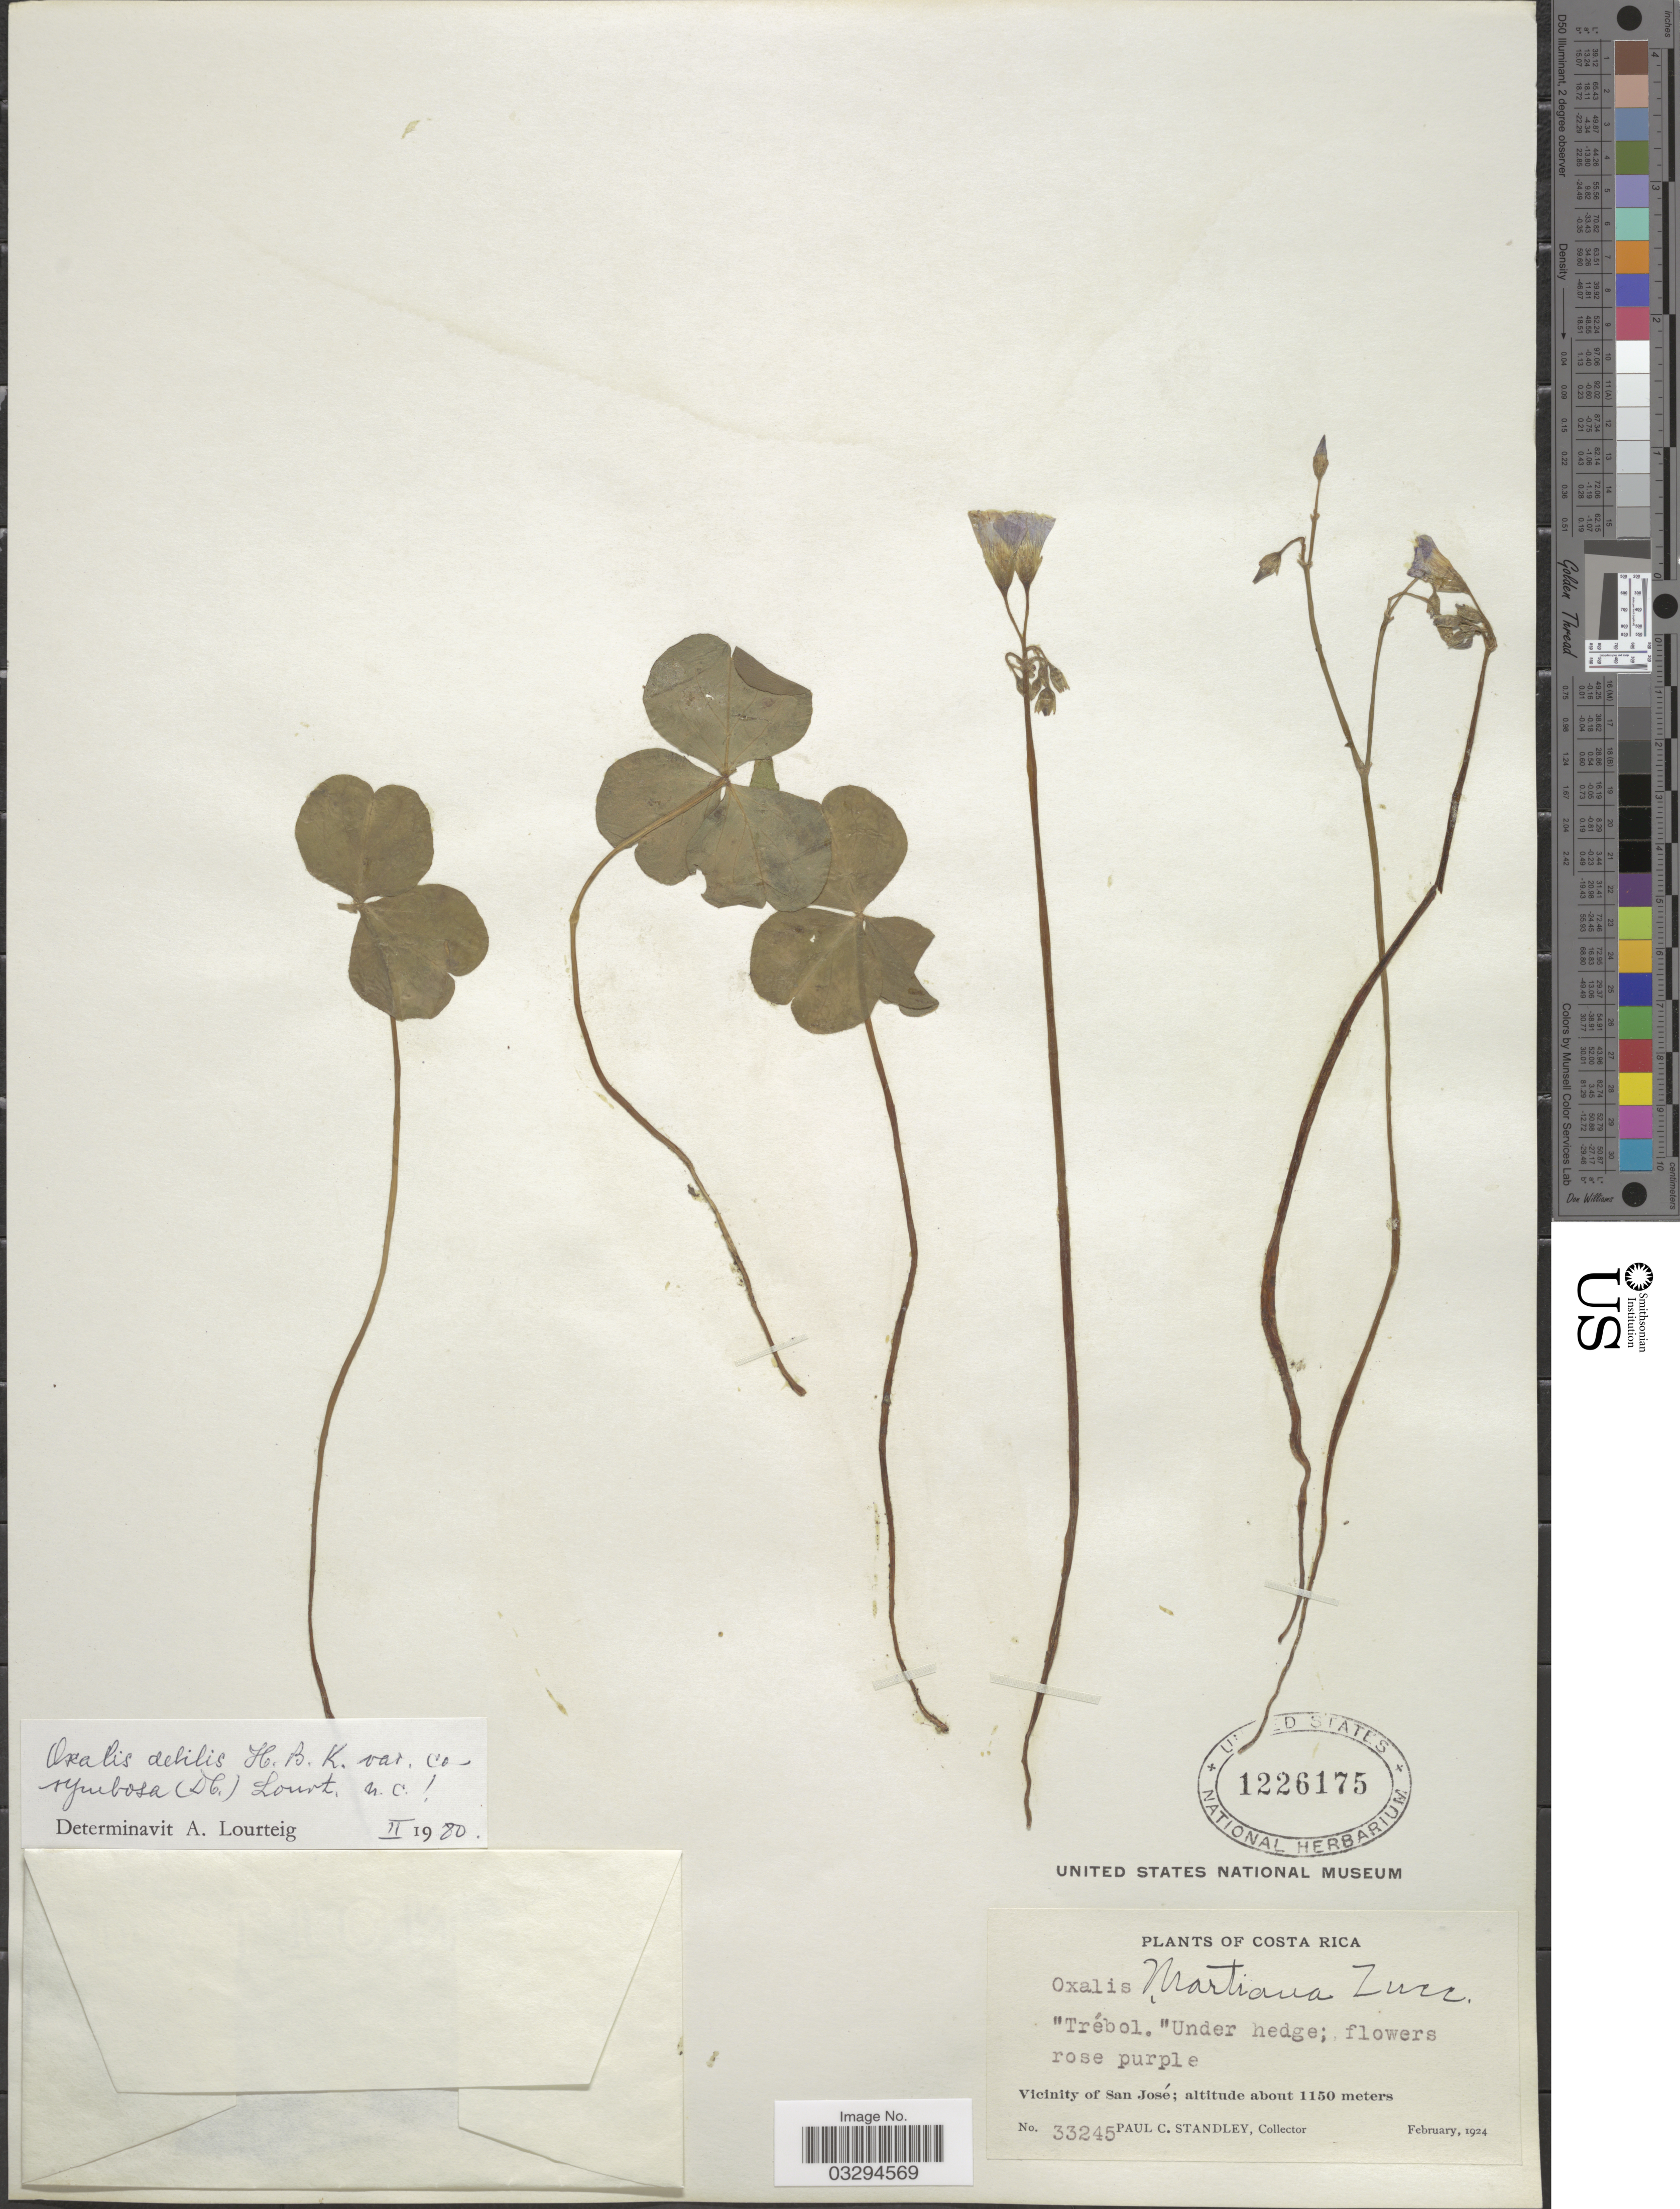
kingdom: Plantae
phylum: Tracheophyta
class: Magnoliopsida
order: Oxalidales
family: Oxalidaceae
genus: Oxalis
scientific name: Oxalis debilis var. corymbosa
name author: (DC.) Lourteig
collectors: P. C. Standley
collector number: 33245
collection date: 1924-02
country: Costa Rica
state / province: San José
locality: Vicinity of San José.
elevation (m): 1150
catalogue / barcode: US 1226175